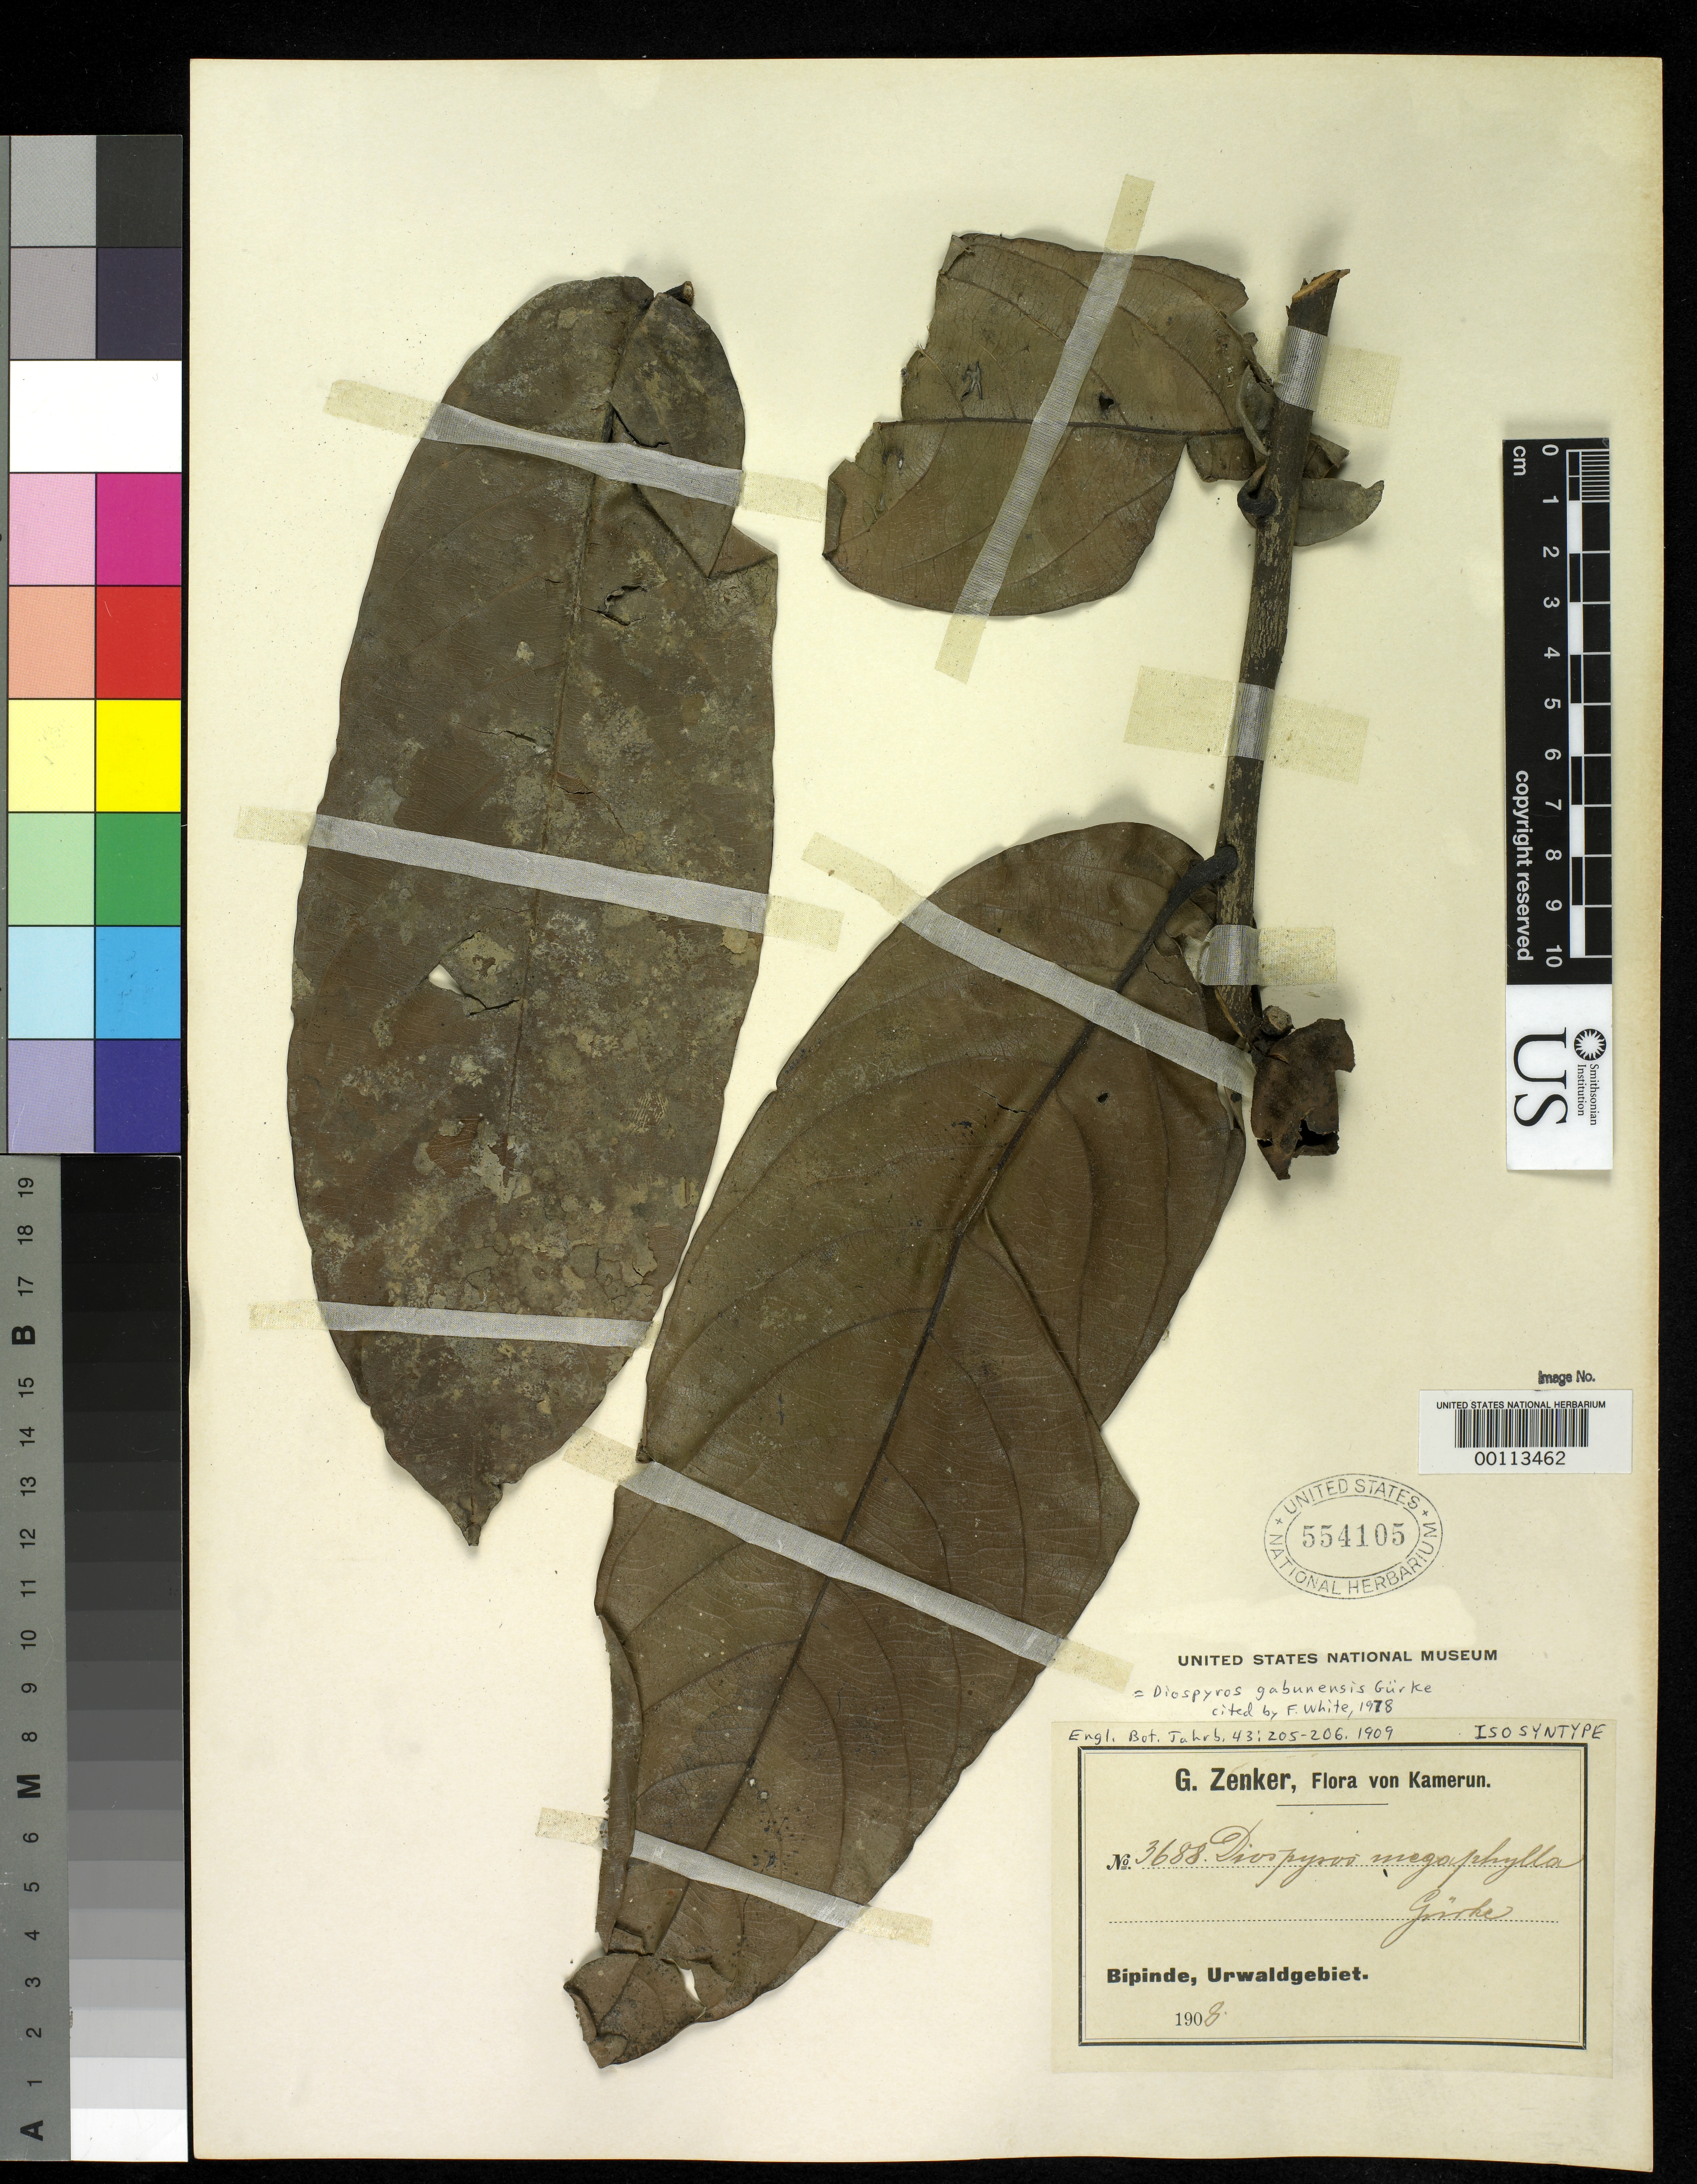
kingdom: Plantae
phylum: Tracheophyta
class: Magnoliopsida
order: Ericales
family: Ebenaceae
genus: Diospyros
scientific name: Diospyros megaphylla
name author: Gürke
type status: Isosyntype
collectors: G. A. Zenker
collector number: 3688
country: Cameroon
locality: Bipinde, Urwaldgebiet.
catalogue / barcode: US 554105